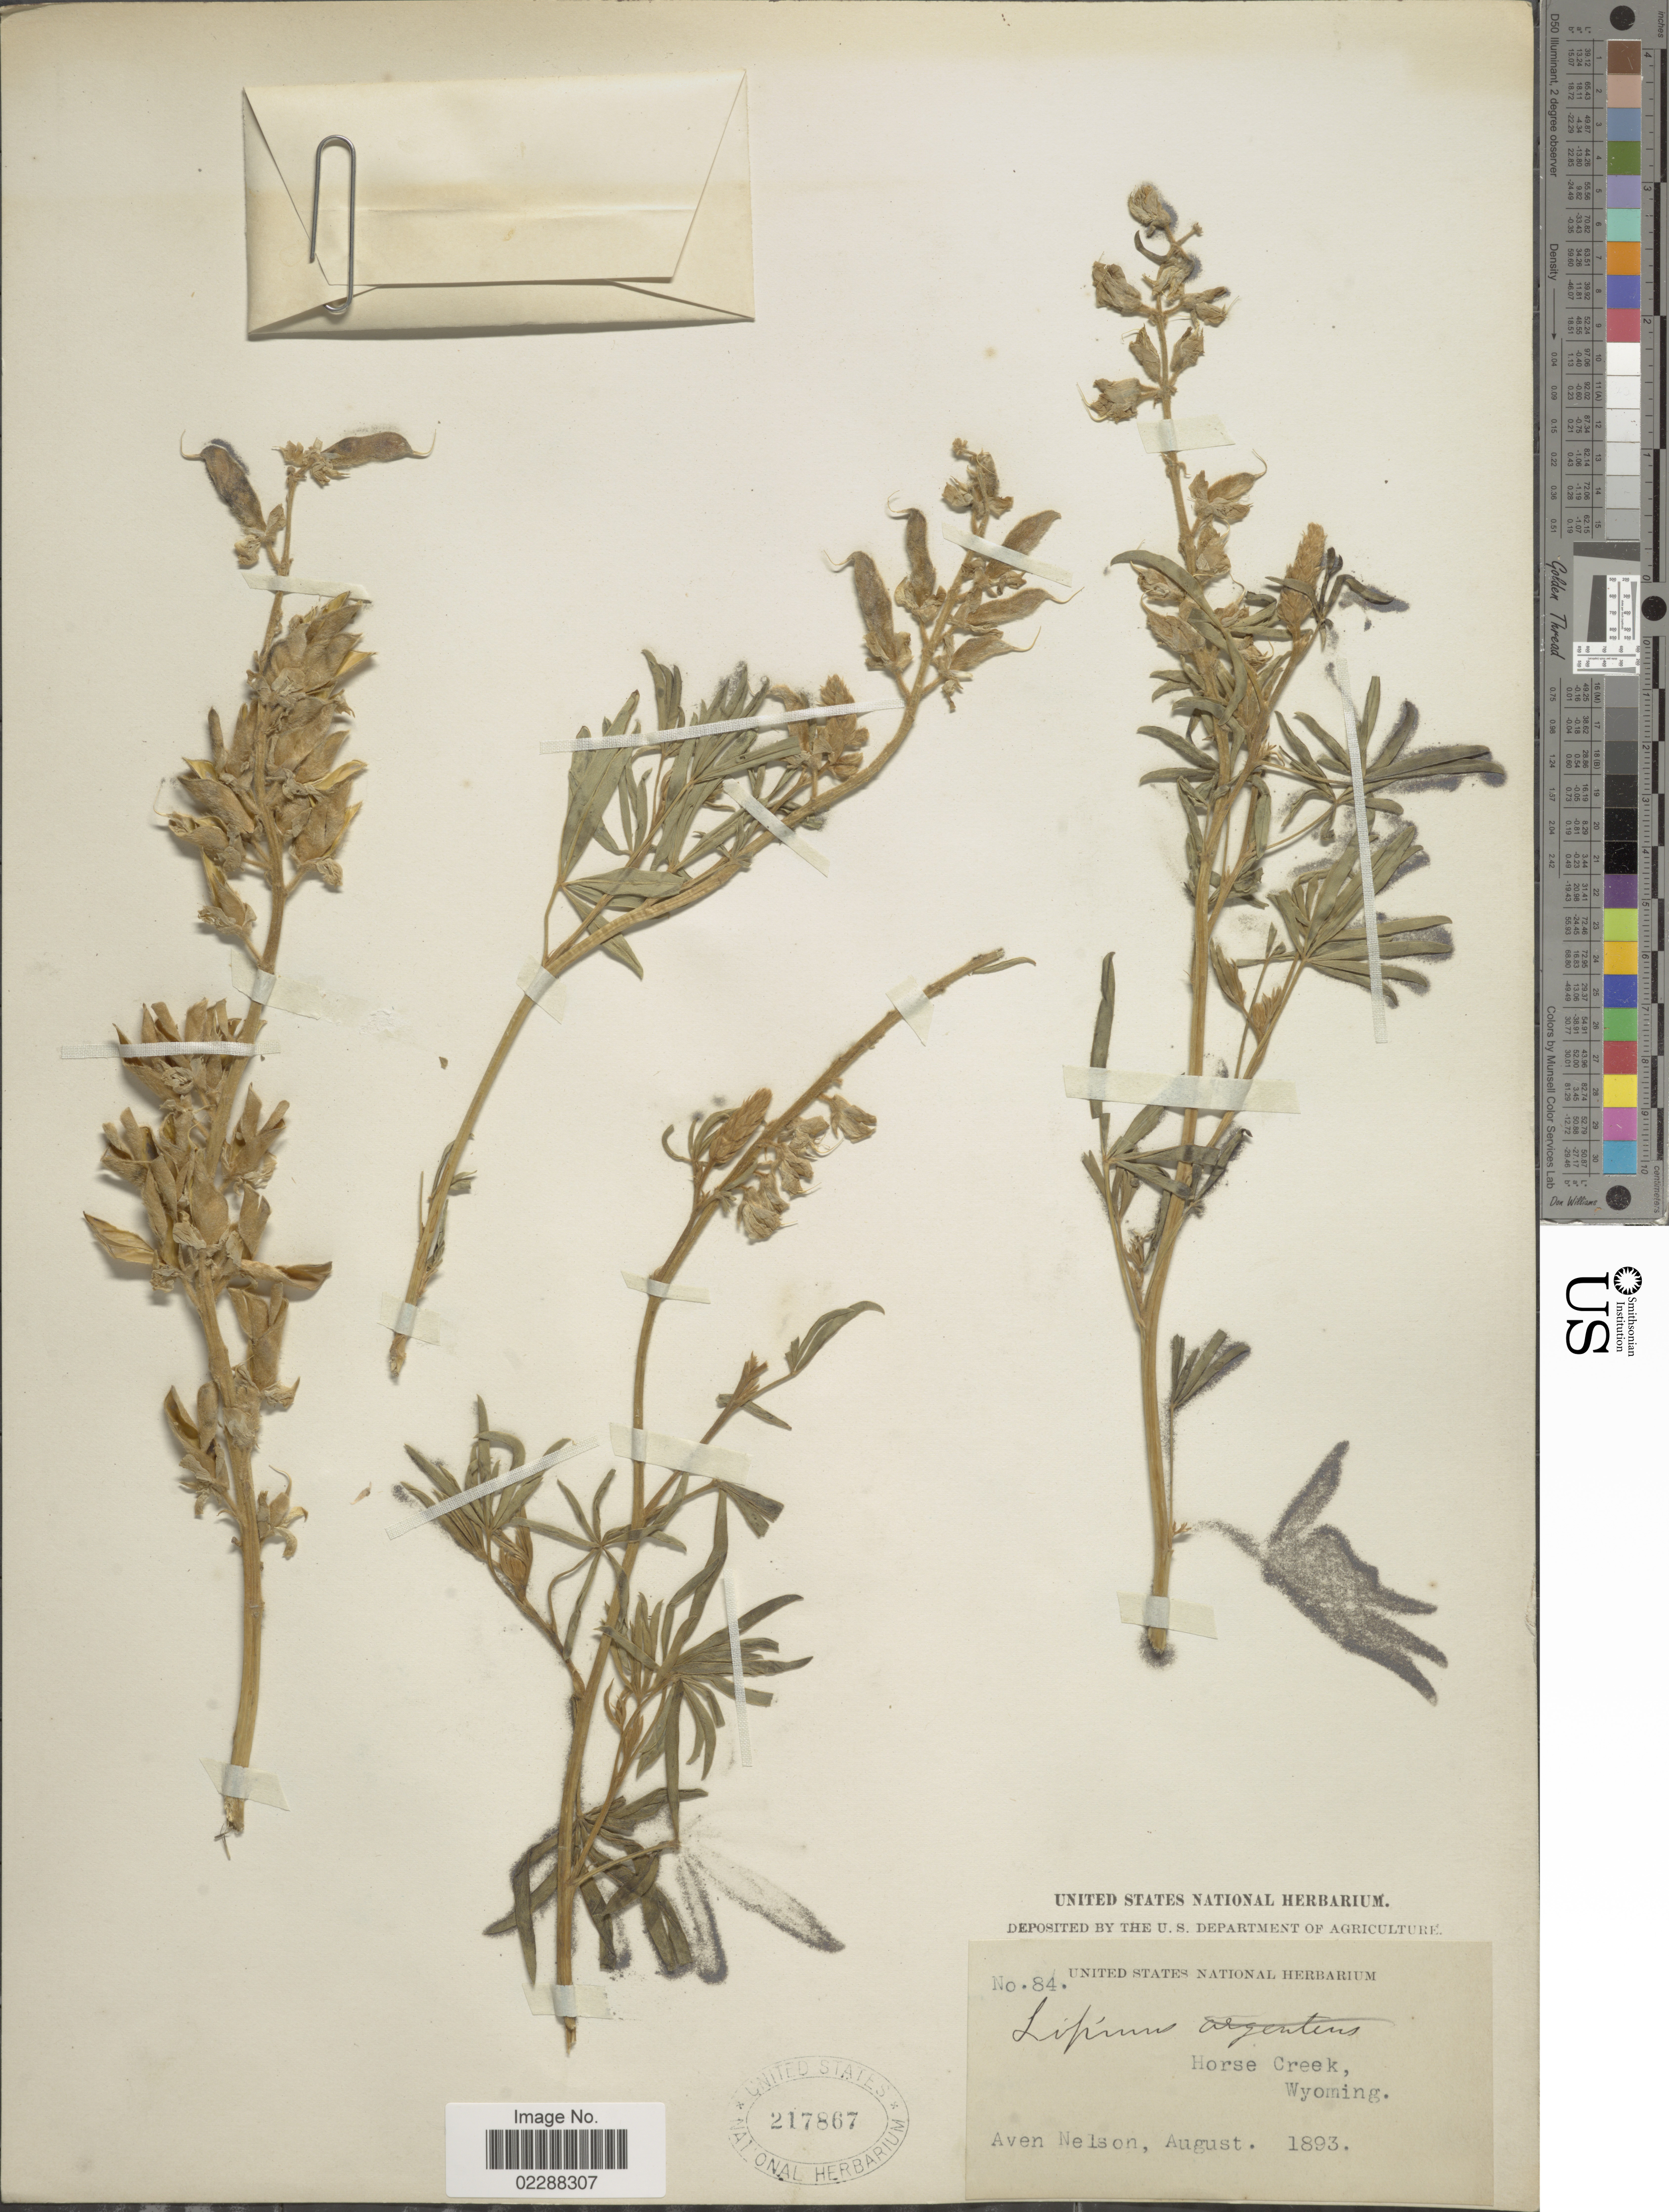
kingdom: Plantae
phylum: Tracheophyta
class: Magnoliopsida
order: Fabales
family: Fabaceae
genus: Lupinus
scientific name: Lupinus sp.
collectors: A. Nelson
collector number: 84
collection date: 1893-08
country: United States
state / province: Wyoming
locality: Horse Creek, Wyoming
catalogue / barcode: US 217867